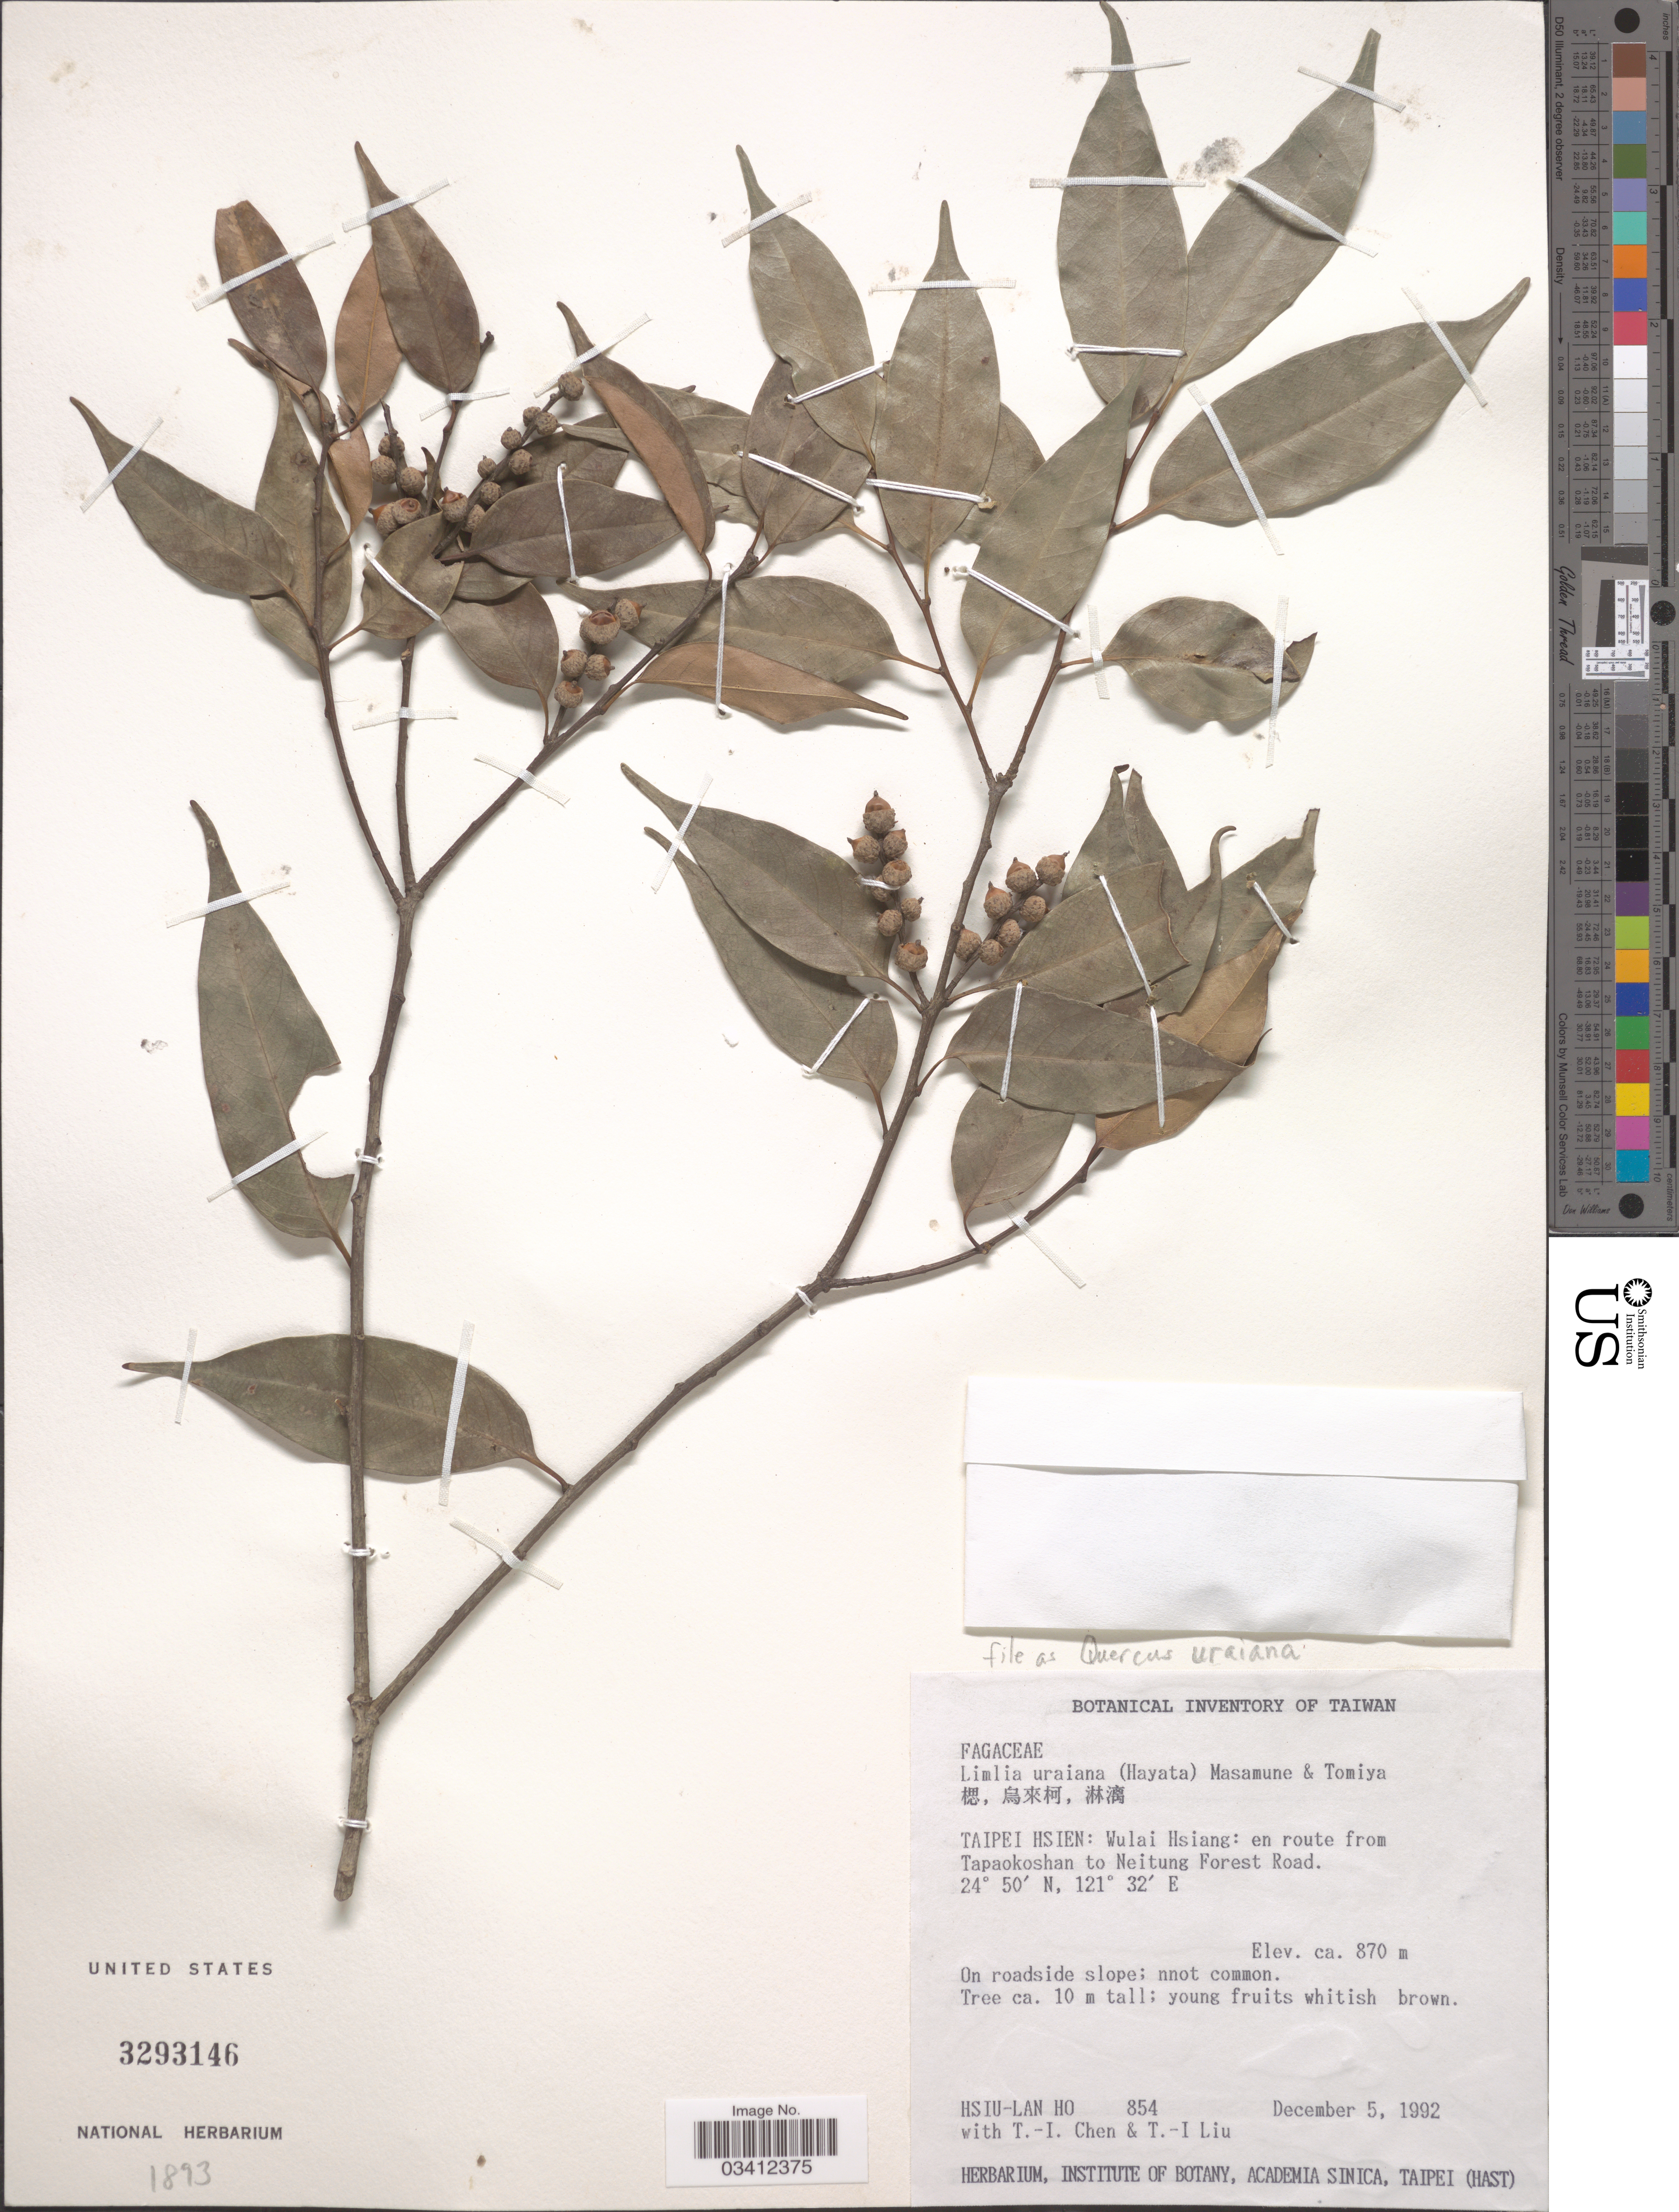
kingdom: Plantae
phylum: Tracheophyta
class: Magnoliopsida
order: Fagales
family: Fagaceae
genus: Quercus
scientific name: Quercus uraiana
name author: Hayata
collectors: H. Ho, T. Chen & T. I. Liu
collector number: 854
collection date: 1992-12-05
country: Taiwan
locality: Taipei Hsien: Wulai Hsiang: en route from Tapaokoshan to Neitung Forest Road.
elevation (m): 870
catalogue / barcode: US 3293146